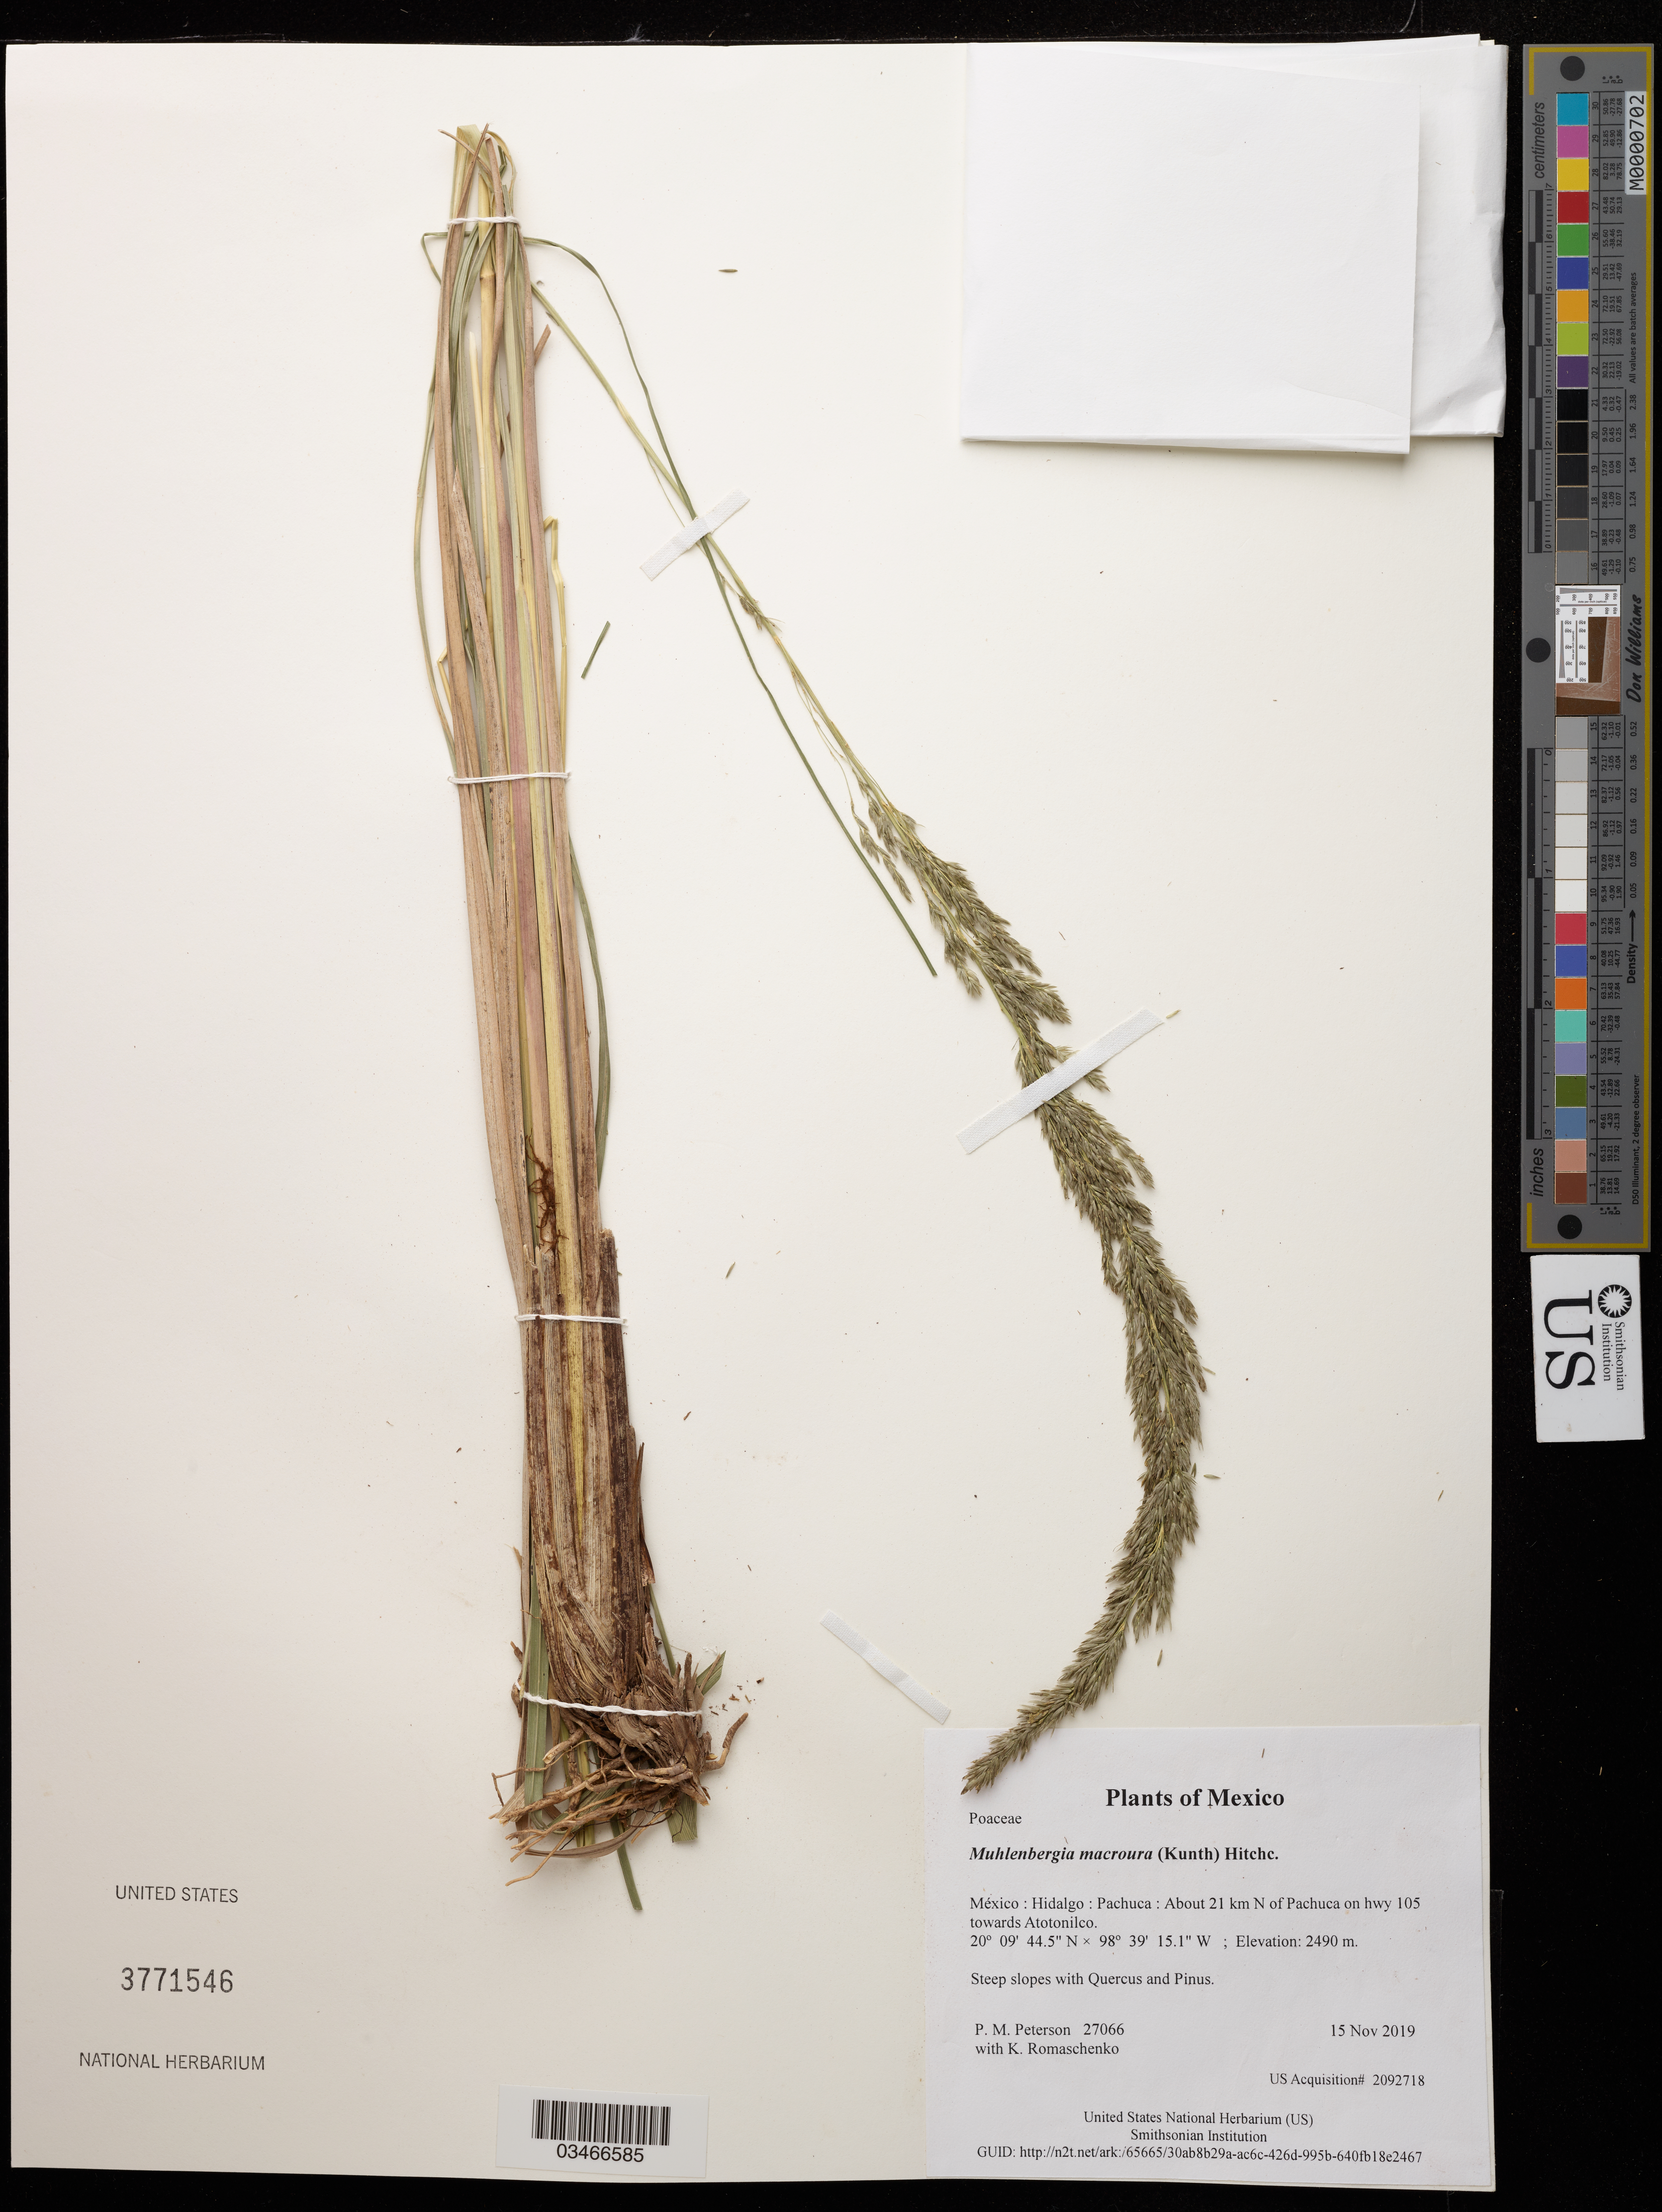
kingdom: Plantae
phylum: Tracheophyta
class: Liliopsida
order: Poales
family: Poaceae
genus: Muhlenbergia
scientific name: Muhlenbergia macroura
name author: (Kunth) Hitchc.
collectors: P. M. Peterson & K. Romaschenko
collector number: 27066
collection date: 2019-11-15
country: México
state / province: Hidalgo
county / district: Pachuca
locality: About 21 km N of Pachuca on hwy 105 towards Atotonilco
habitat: Steep slopes with Quercus and Pinus.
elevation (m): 2490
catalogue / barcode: US 3771546